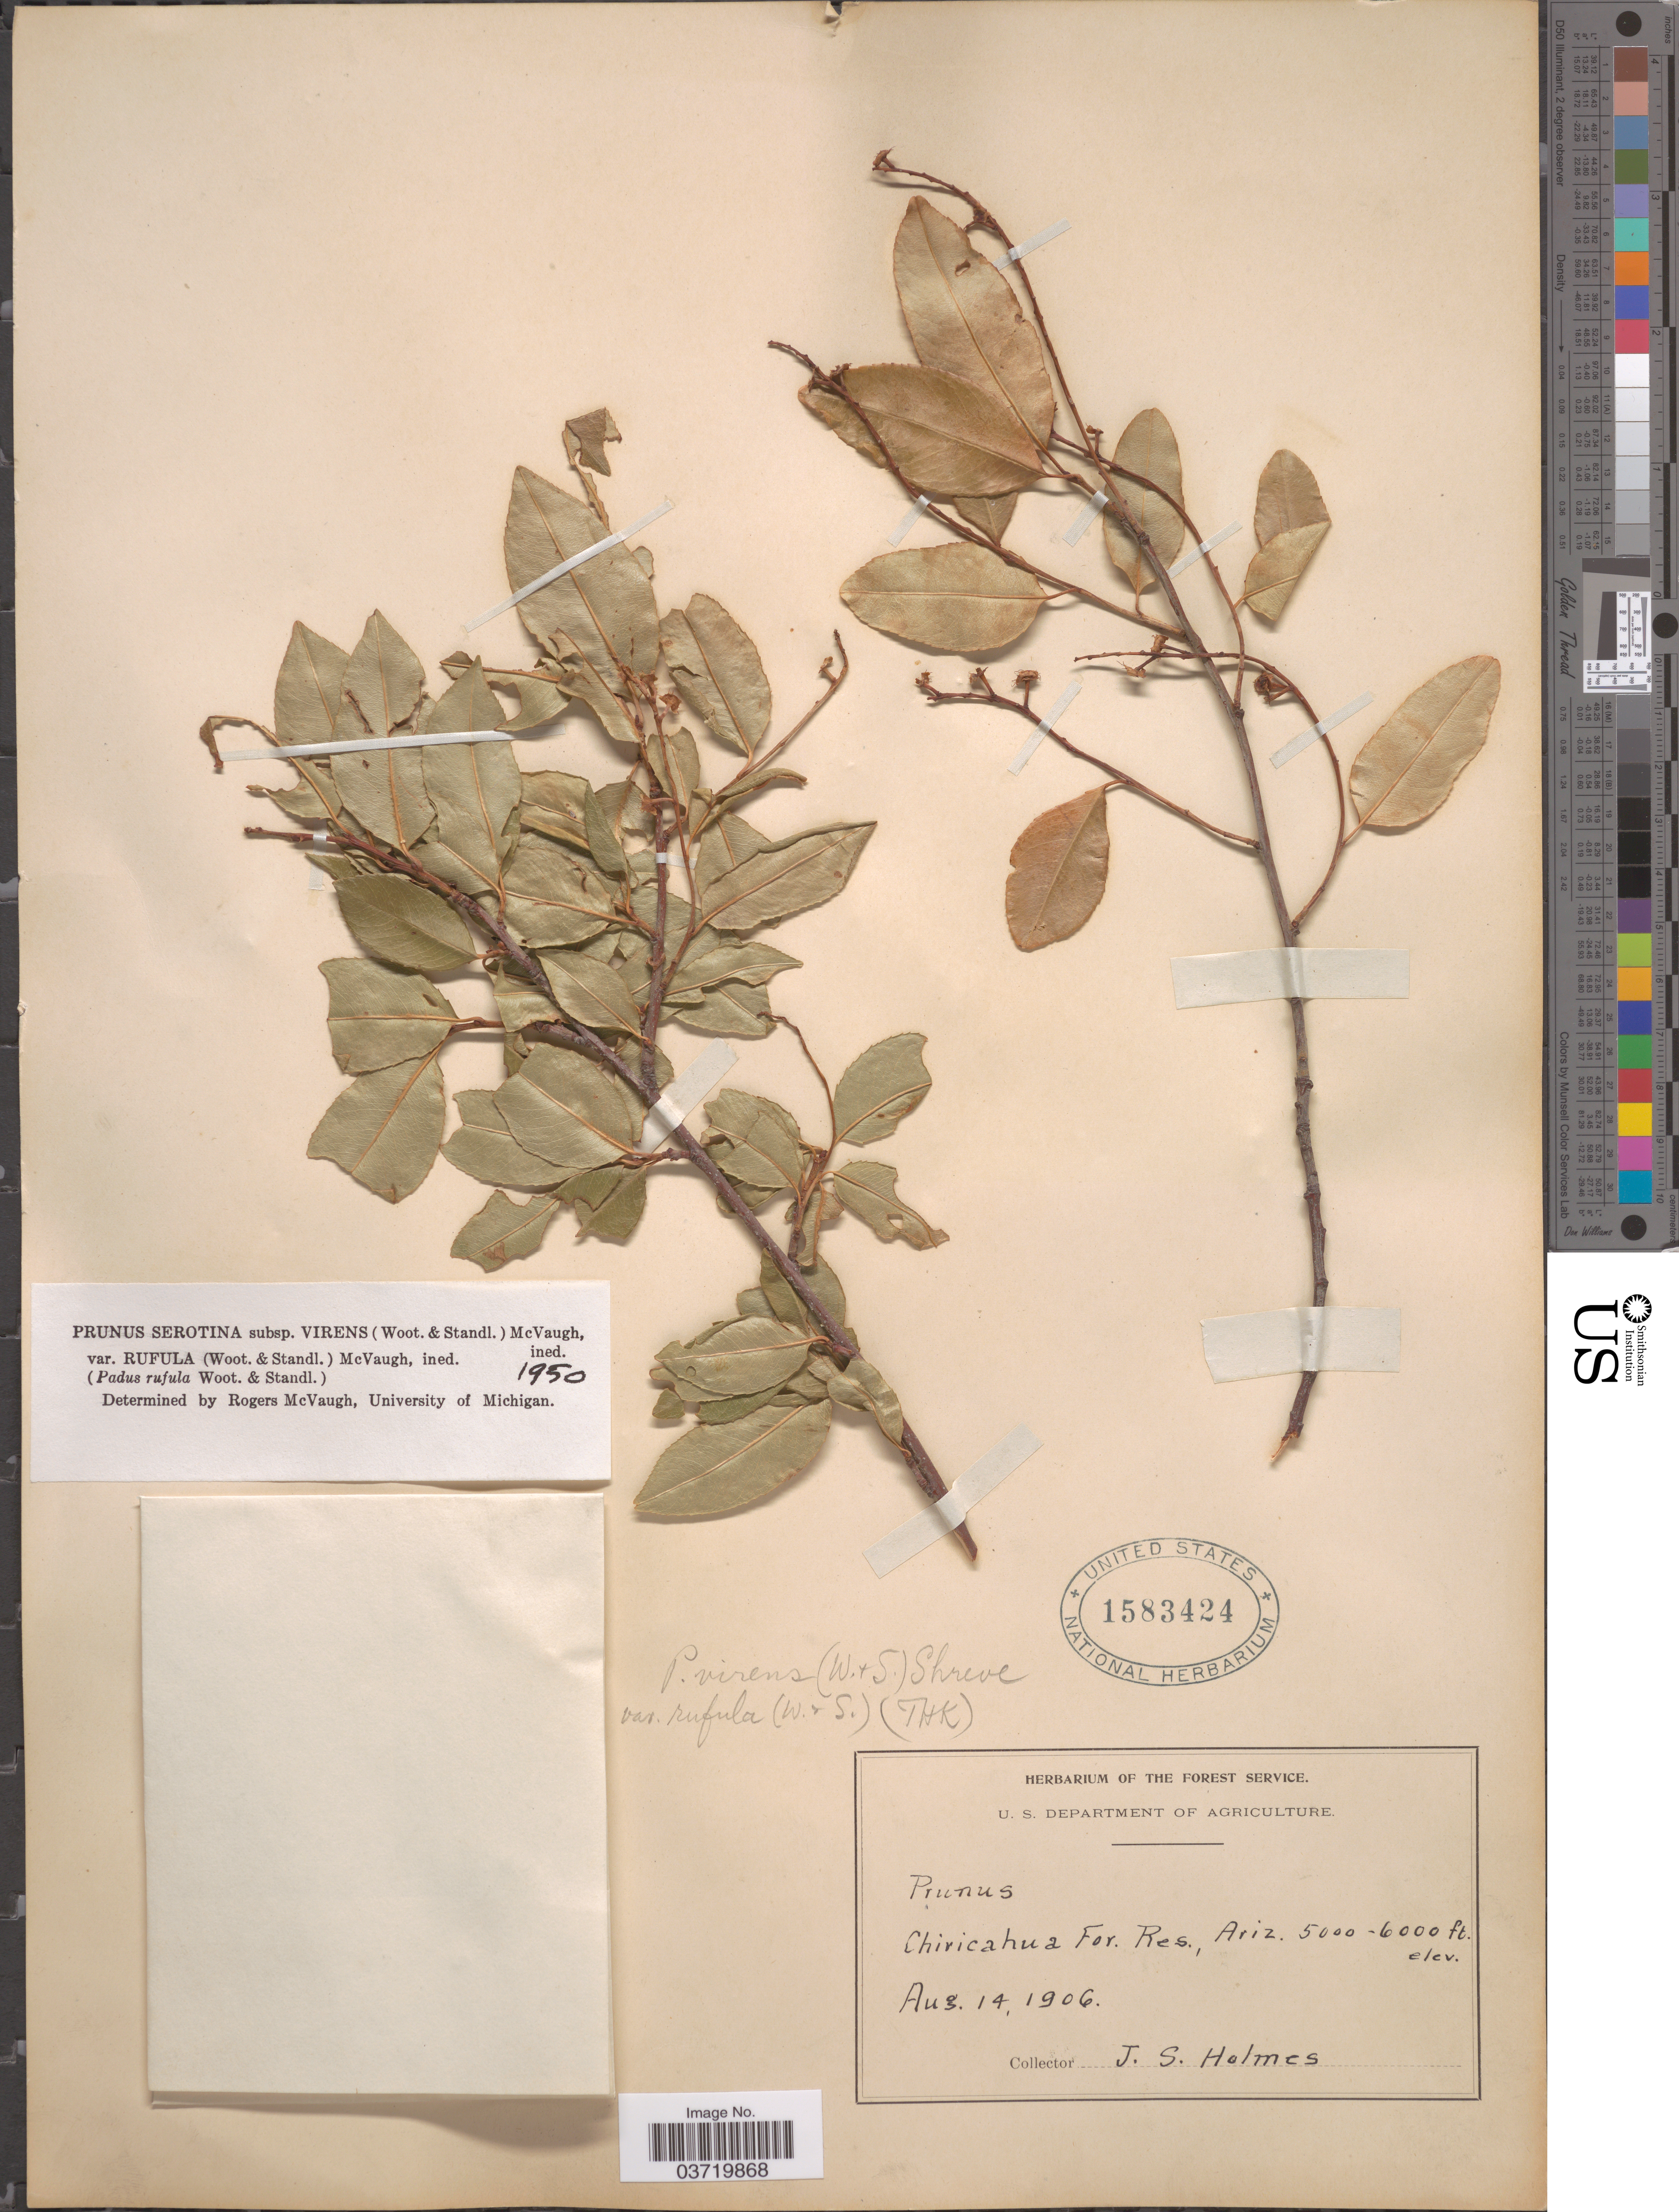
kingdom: Plantae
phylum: Tracheophyta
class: Magnoliopsida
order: Rosales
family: Rosaceae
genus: Prunus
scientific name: Prunus serotina var. rufula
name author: (Wooton & Standl.) McVaugh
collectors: J. Holmes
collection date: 1906-08-14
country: United States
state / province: Arizona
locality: Chiricahua For. Res.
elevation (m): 1524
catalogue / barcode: US 1583424